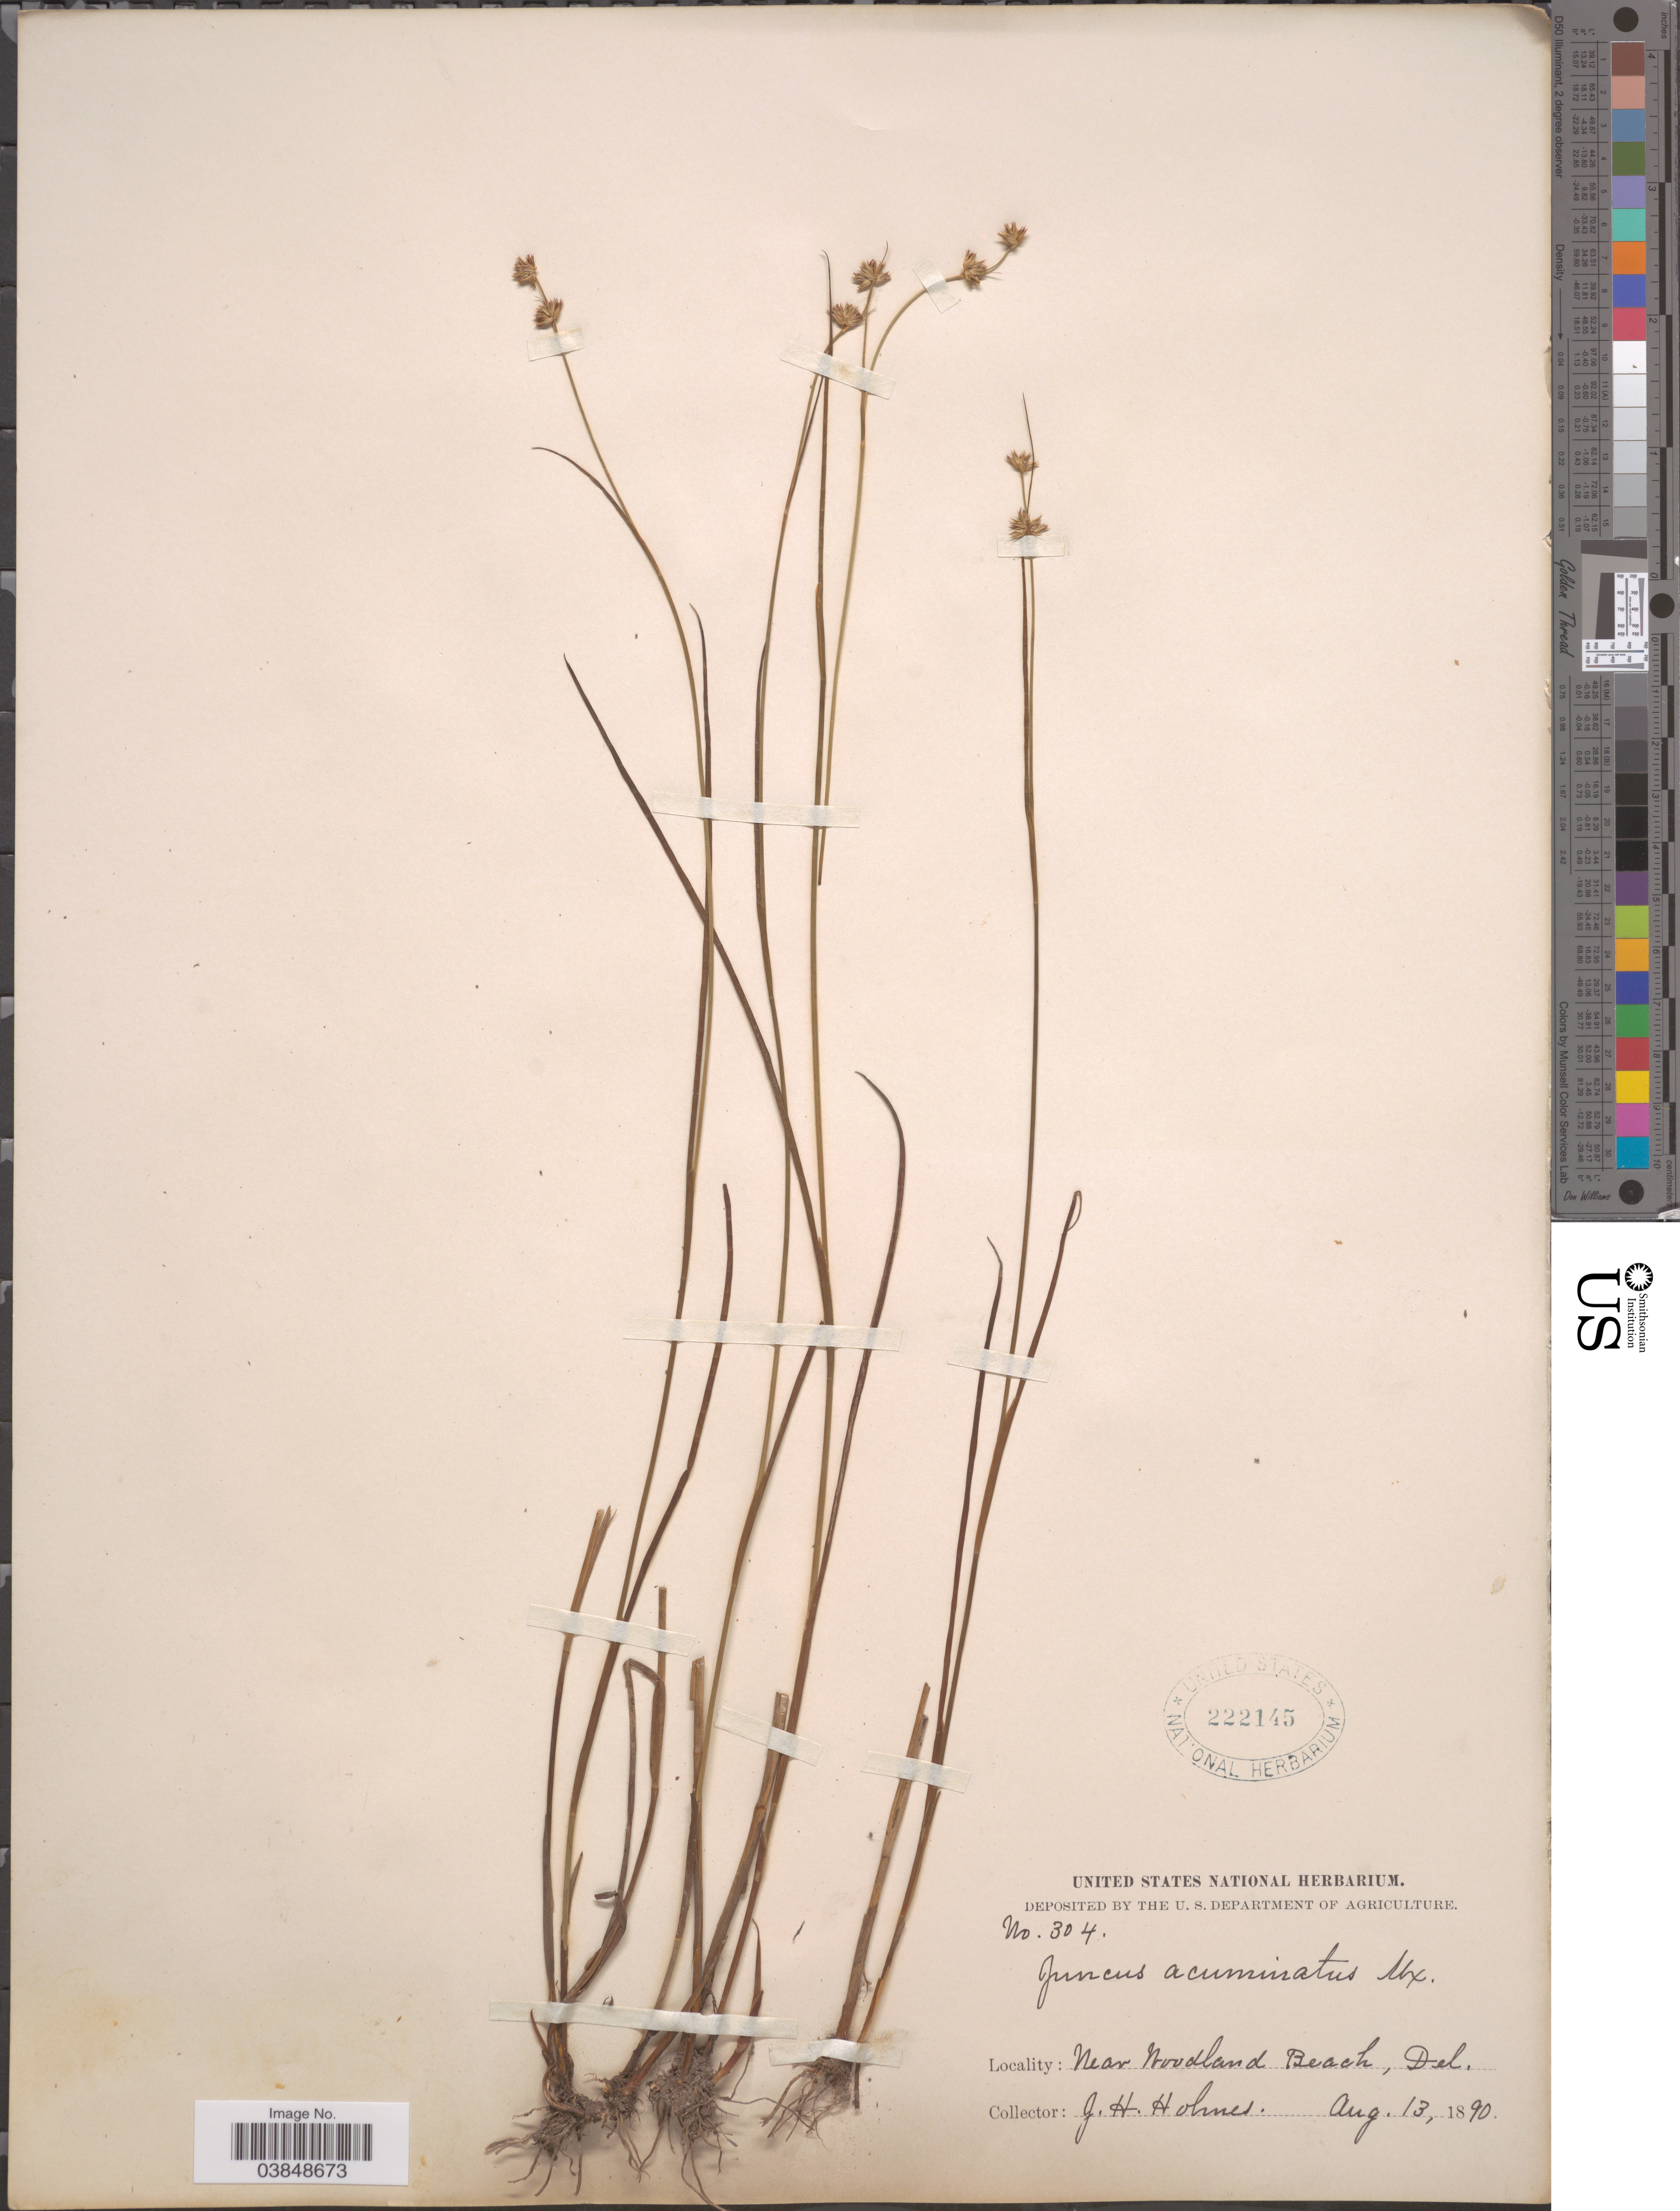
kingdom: Plantae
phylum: Tracheophyta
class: Liliopsida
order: Poales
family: Juncaceae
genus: Juncus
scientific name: Juncus acuminatus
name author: Michx.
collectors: J. Holmes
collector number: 304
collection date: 1890-08-13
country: United States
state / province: Delaware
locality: Near Woodland Beach.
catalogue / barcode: US 222145